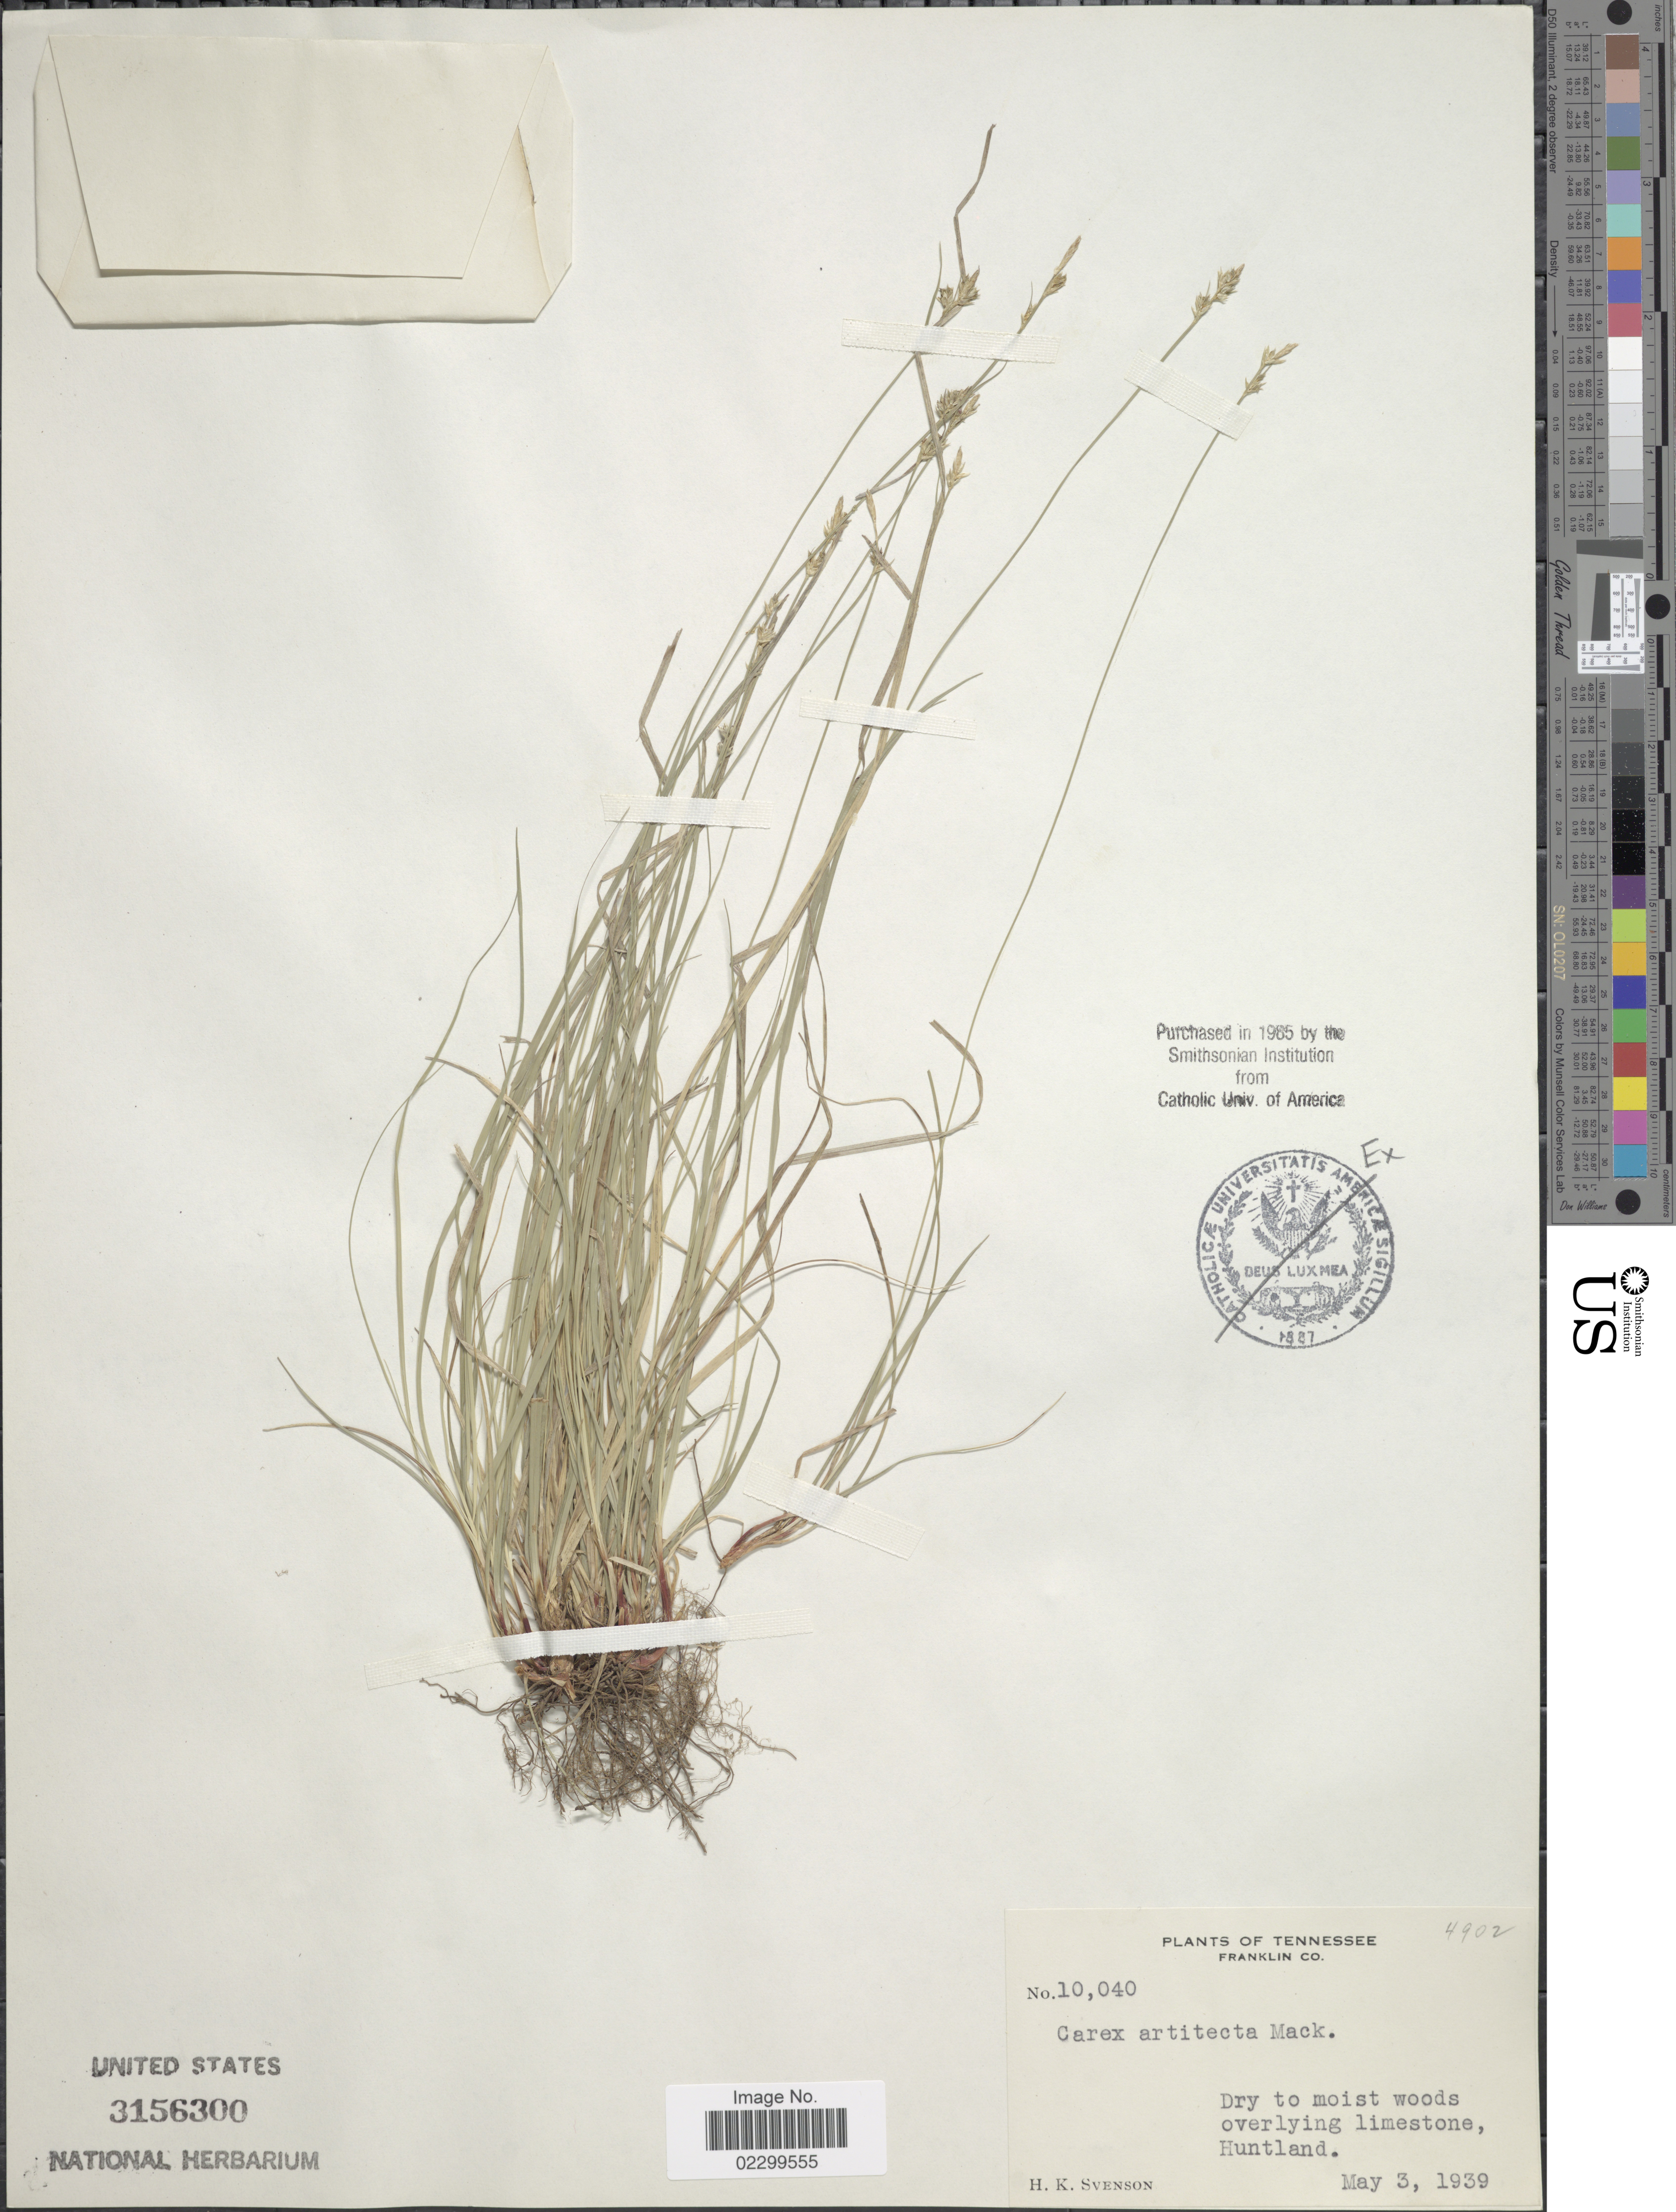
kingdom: Plantae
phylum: Tracheophyta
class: Liliopsida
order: Poales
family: Cyperaceae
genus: Carex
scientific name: Carex albicans var. albicans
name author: Willd. ex Spreng.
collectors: H. K. Svenson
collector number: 10040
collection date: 1939-05-03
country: United States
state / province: Tennessee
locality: Franklin Co., dry to moist woods overlying limestone, Huntland.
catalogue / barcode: US 3156300